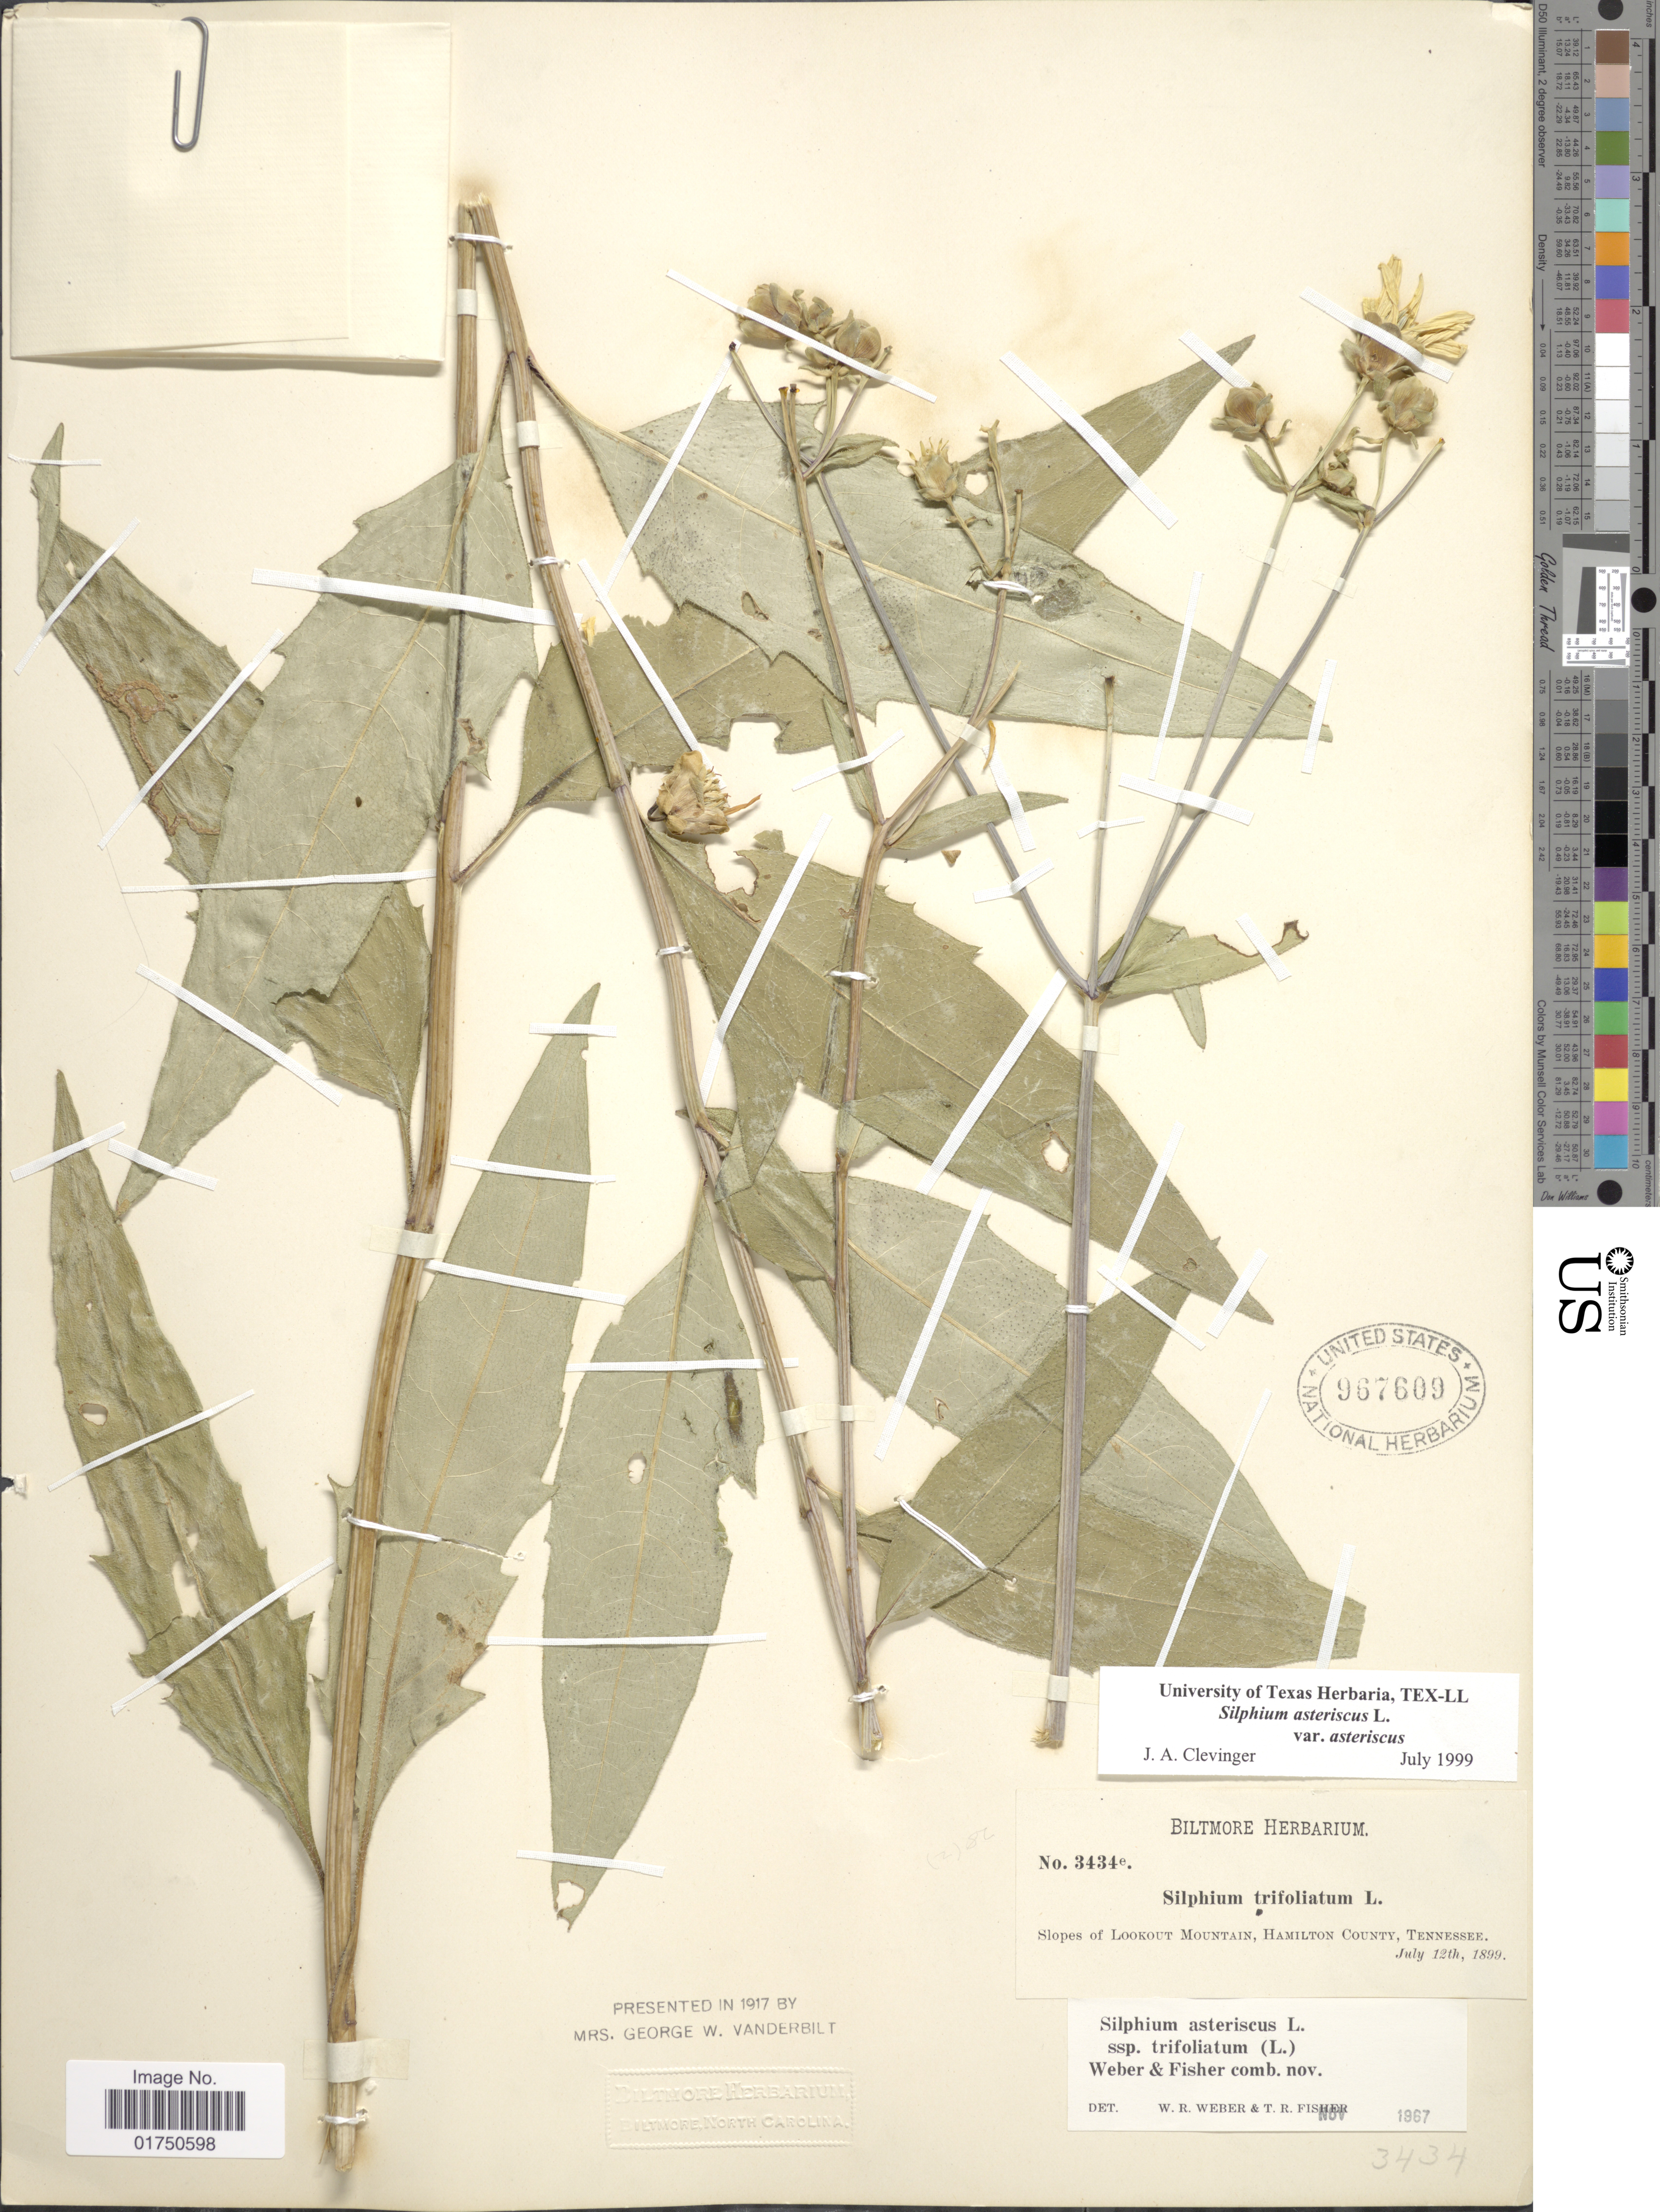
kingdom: Plantae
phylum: Tracheophyta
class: Magnoliopsida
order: Asterales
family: Asteraceae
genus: Silphium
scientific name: Silphium asteriscus var. asteriscus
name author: L.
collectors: ex herb. Biltmore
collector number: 3434c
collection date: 1899-07-12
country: United States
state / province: Tennessee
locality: Slopes of lookout Mountain, Hamilton County, Tennessee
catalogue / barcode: US 967609